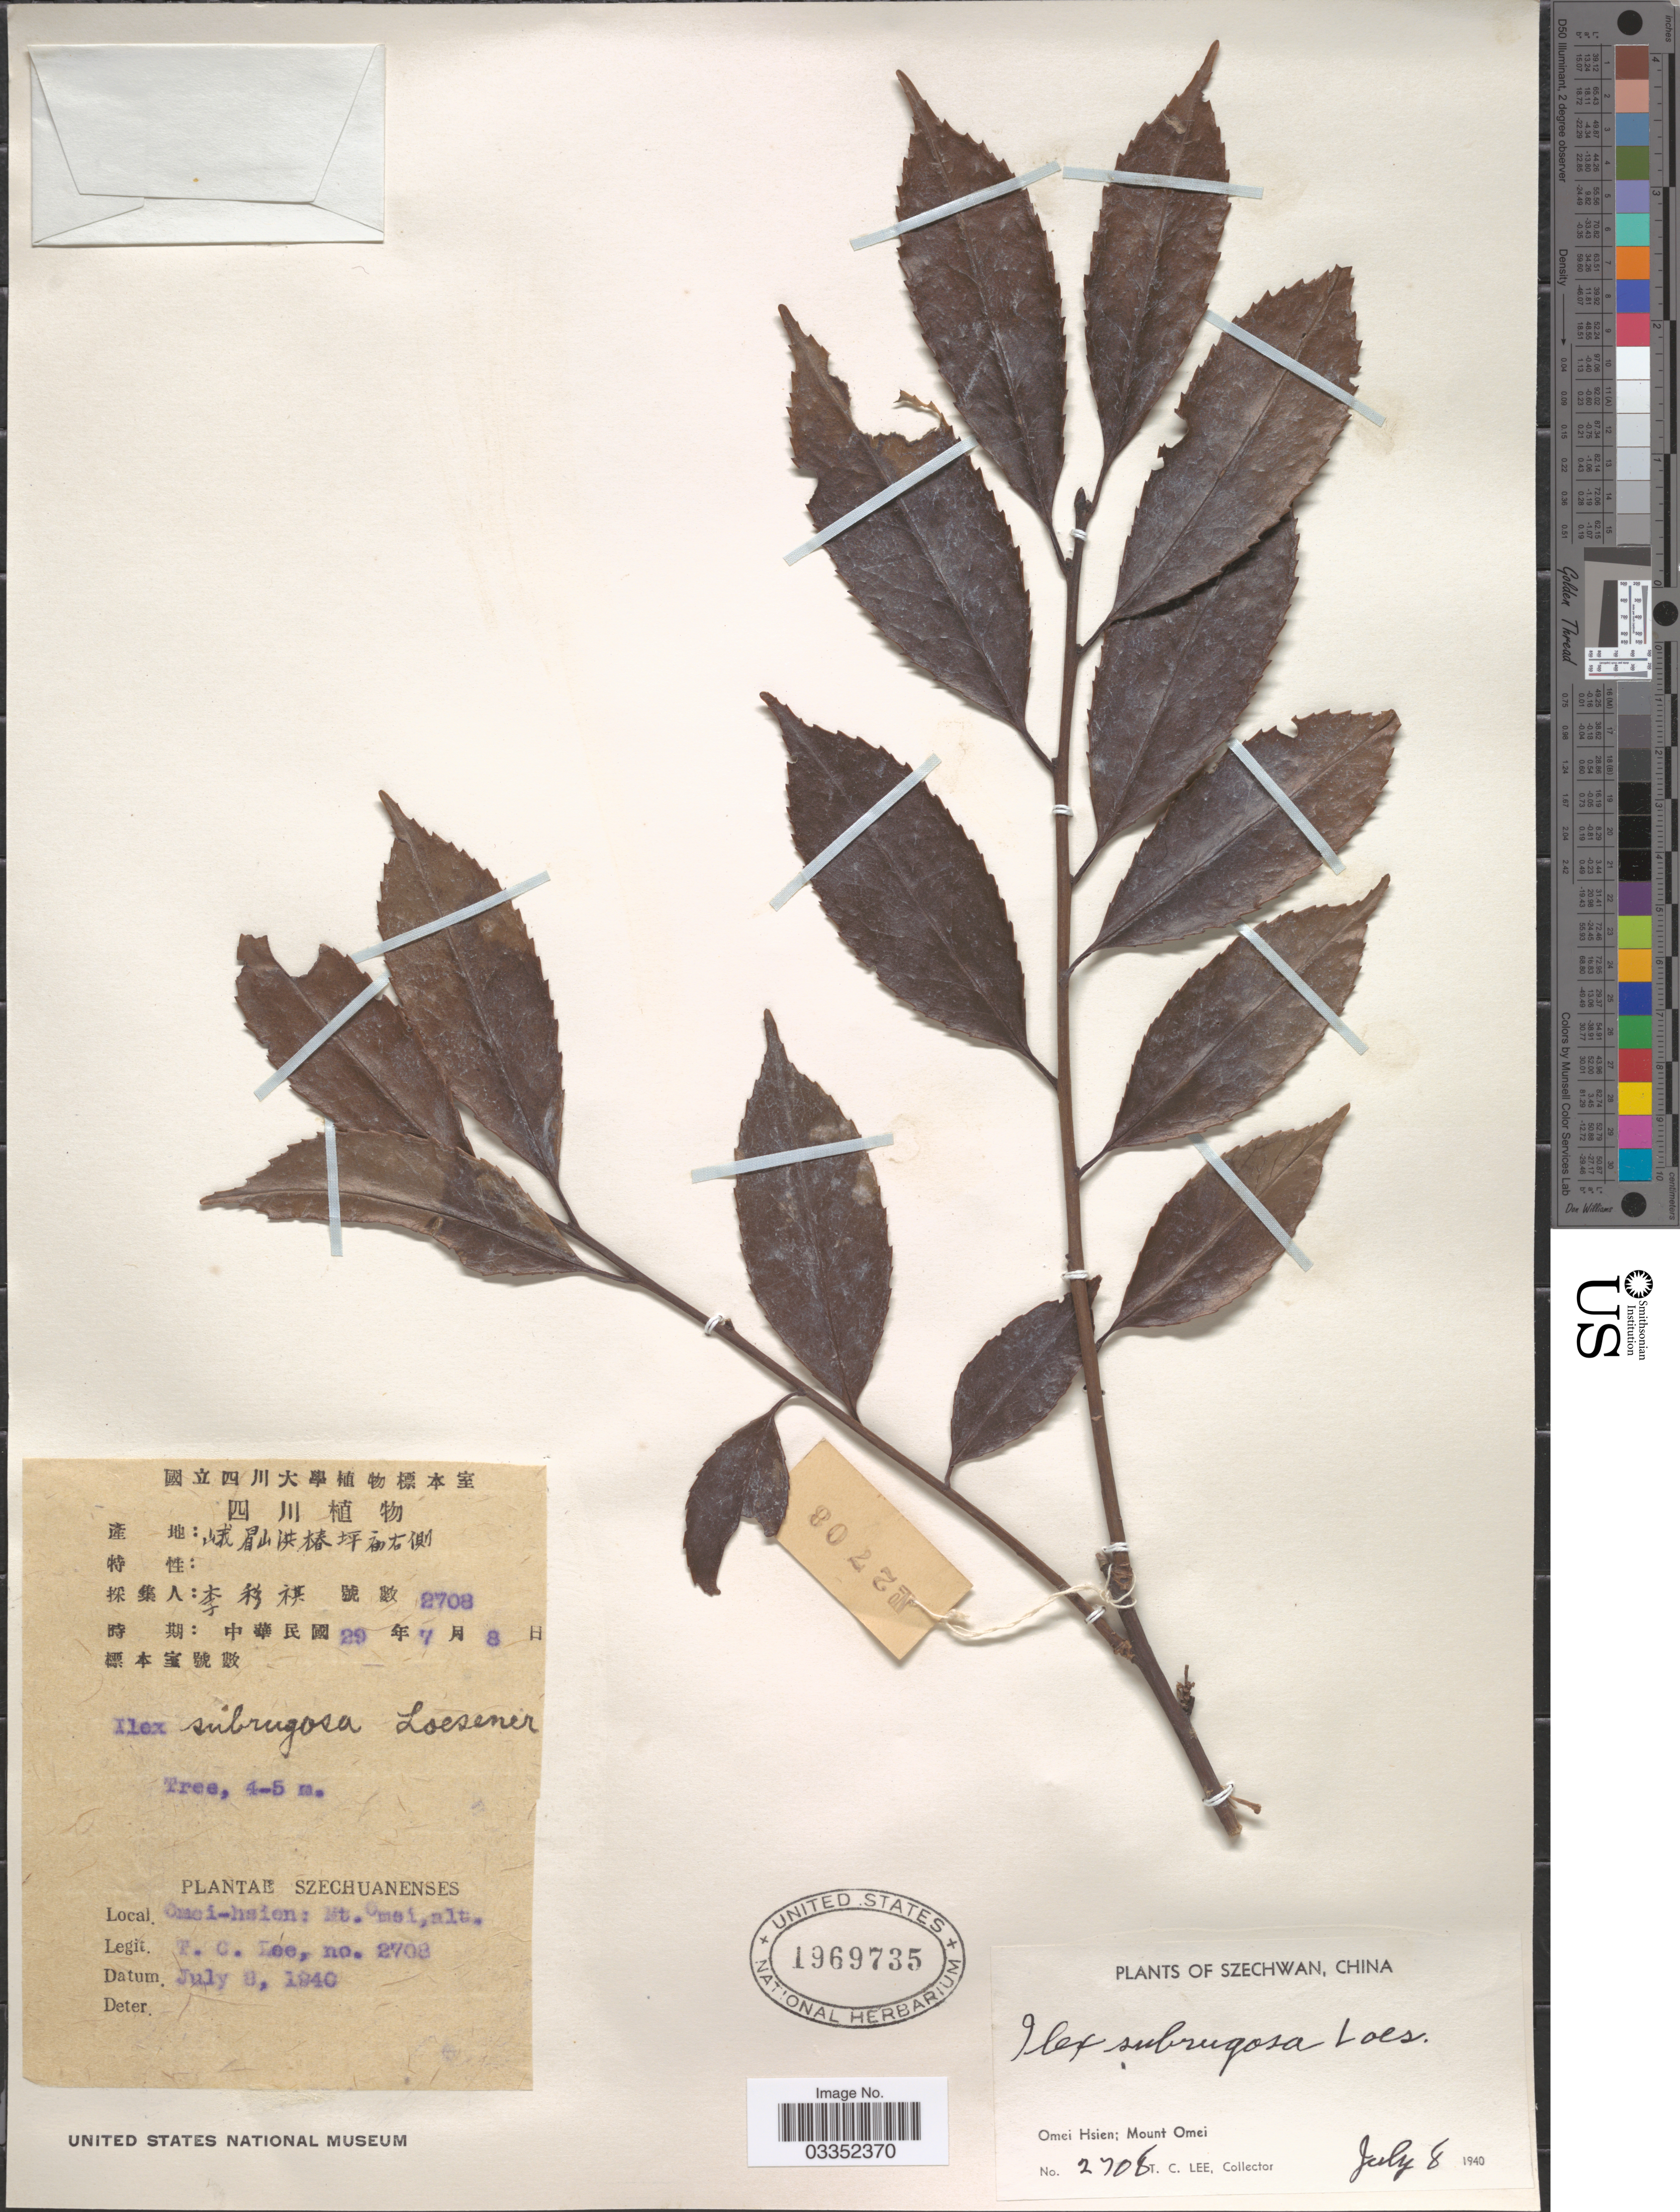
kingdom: Plantae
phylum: Tracheophyta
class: Magnoliopsida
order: Aquifoliales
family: Aquifoliaceae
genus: Ilex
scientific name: Ilex subrugosa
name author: Loes. in Sarg.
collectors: T. Lee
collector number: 2708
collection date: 1940-07-08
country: China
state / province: Sichuan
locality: Szechwan, Omei Hsien; Mount Omei.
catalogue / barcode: US 1969735